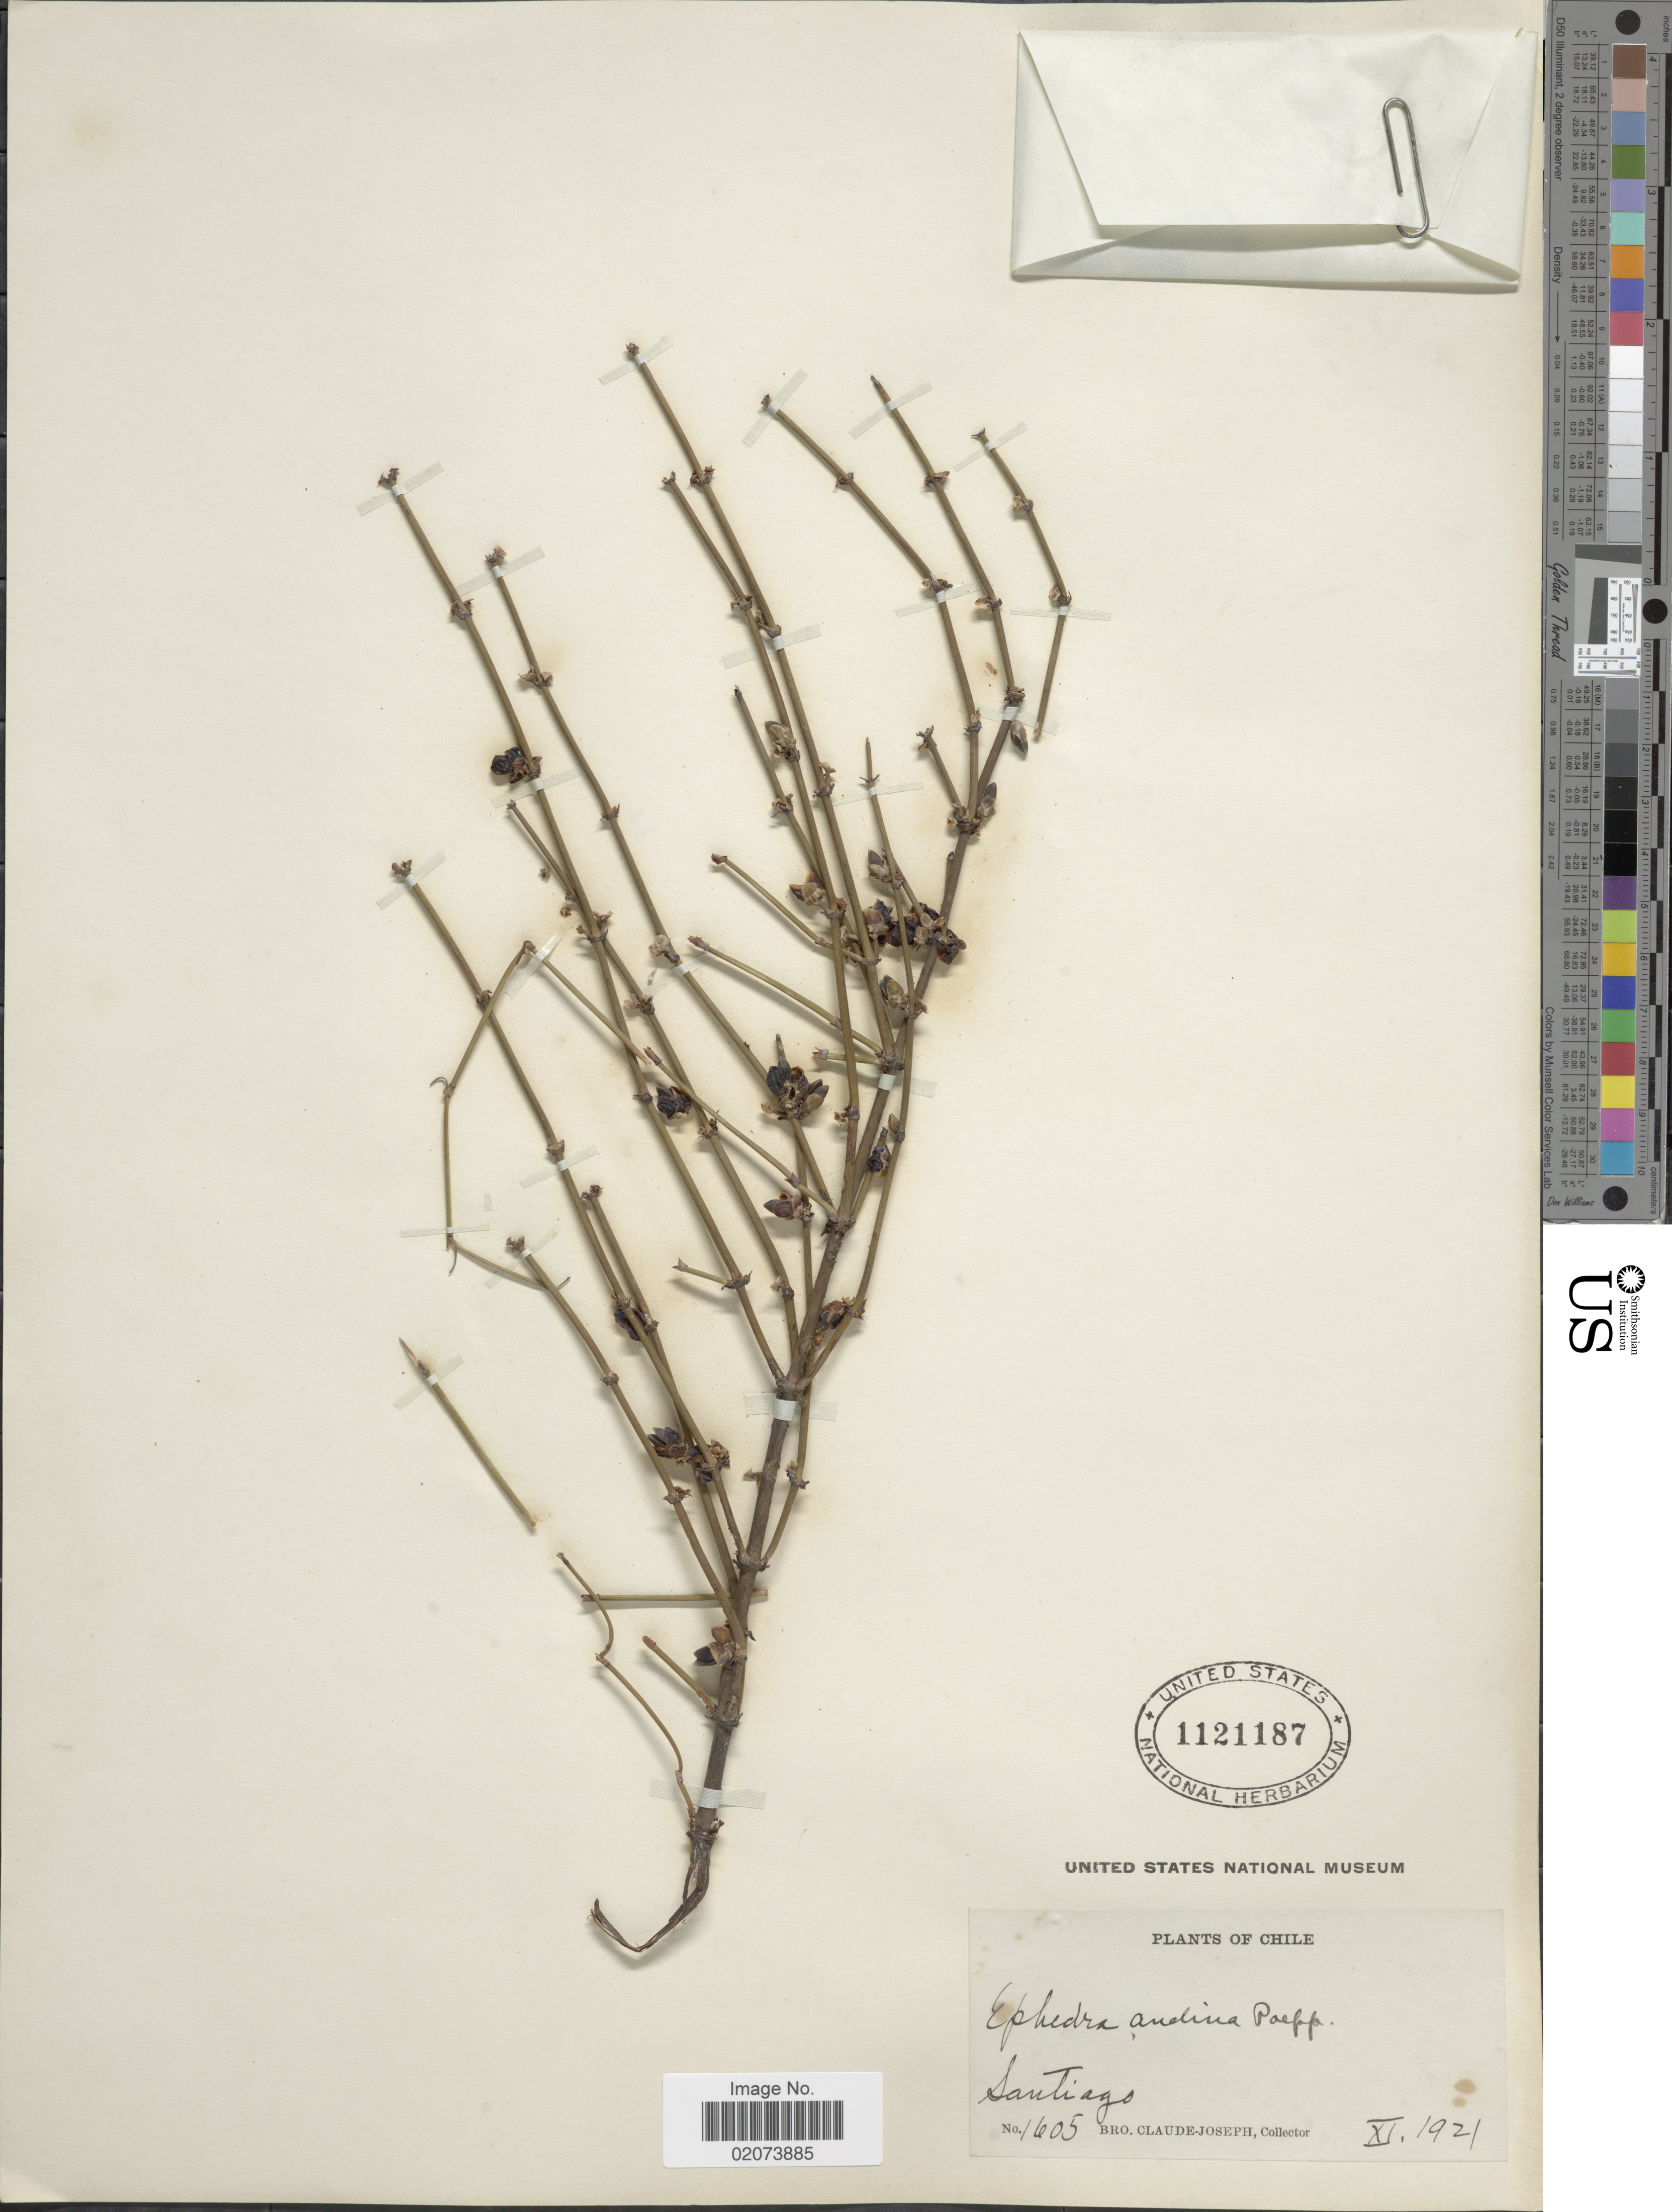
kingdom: Plantae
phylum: Tracheophyta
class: Gnetopsida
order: Ephedrales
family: Ephedraceae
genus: Ephedra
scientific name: Ephedra chilensis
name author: C. Presl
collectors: Bro. Claude-Joseph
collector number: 1605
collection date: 1921-11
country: Chile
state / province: Región Metropolitana (RM)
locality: Santiago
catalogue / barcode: US 1121187